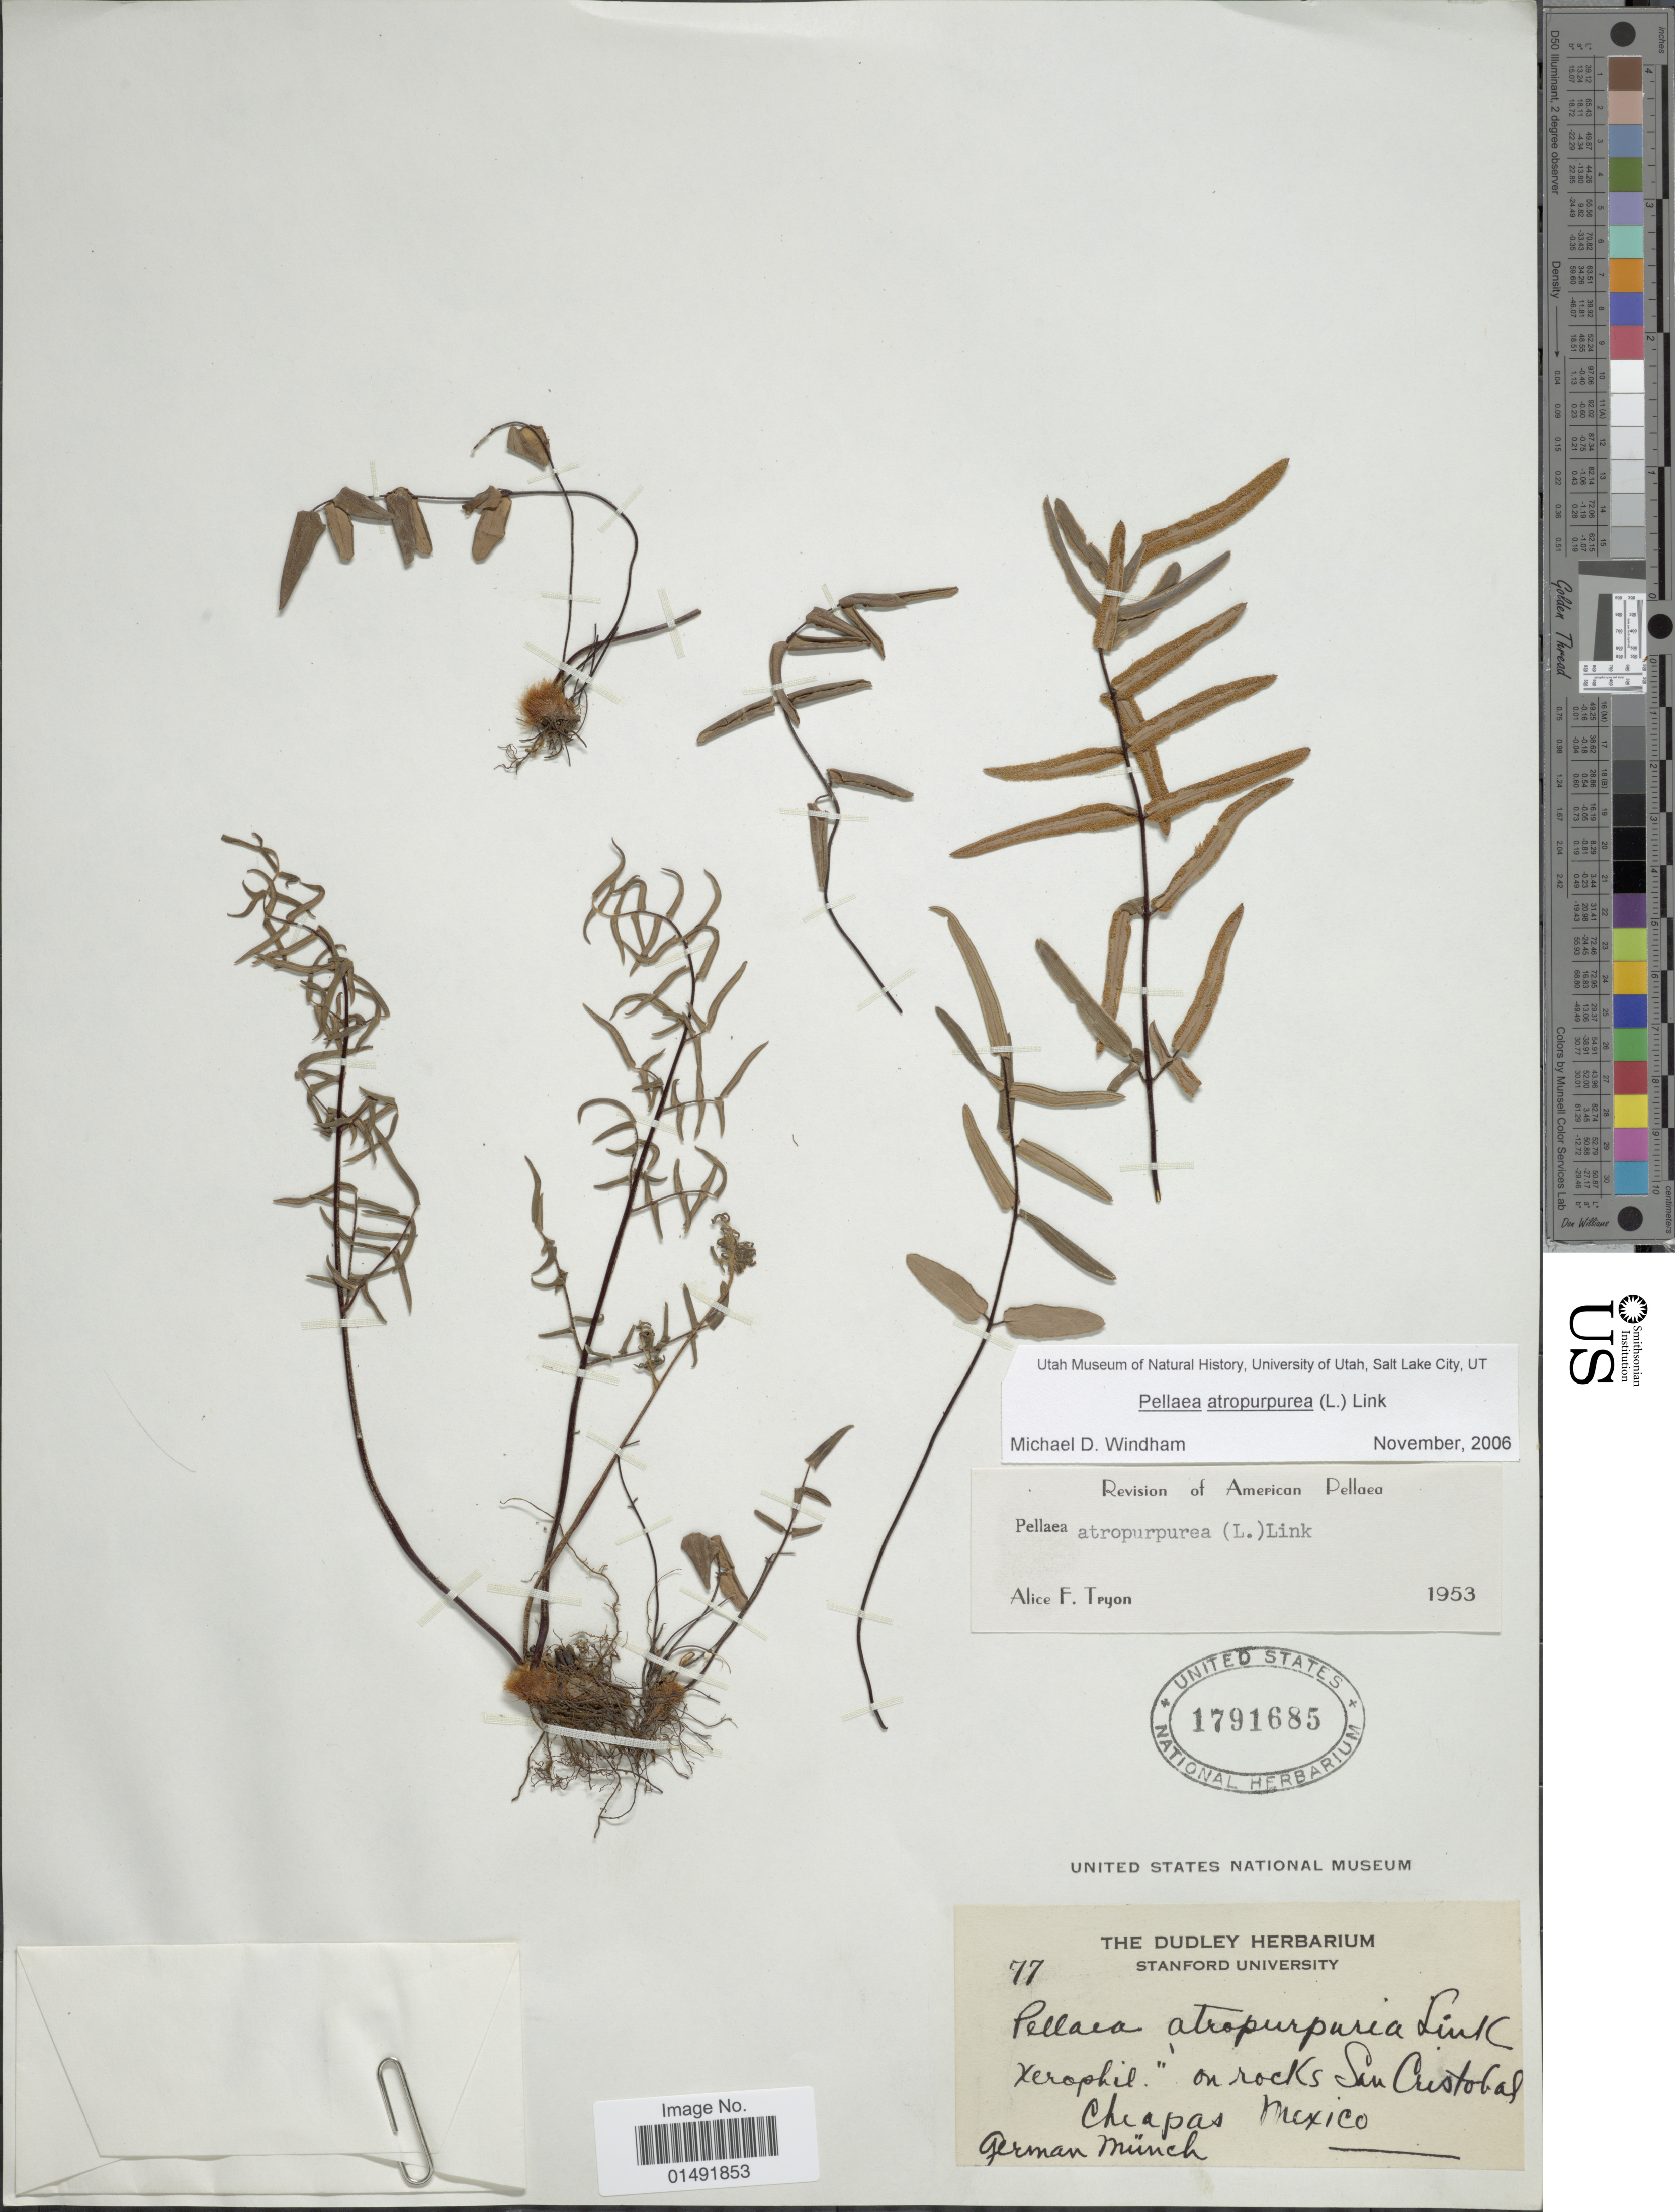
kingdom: Plantae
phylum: Tracheophyta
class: Polypodiopsida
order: Polypodiales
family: Pteridaceae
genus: Pellaea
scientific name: Pellaea atropurpurea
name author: (L.) Link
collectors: G. Munch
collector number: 77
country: Mexico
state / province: Chiapas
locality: Xerophil' on rocks San Cristobal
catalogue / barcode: US 1791685